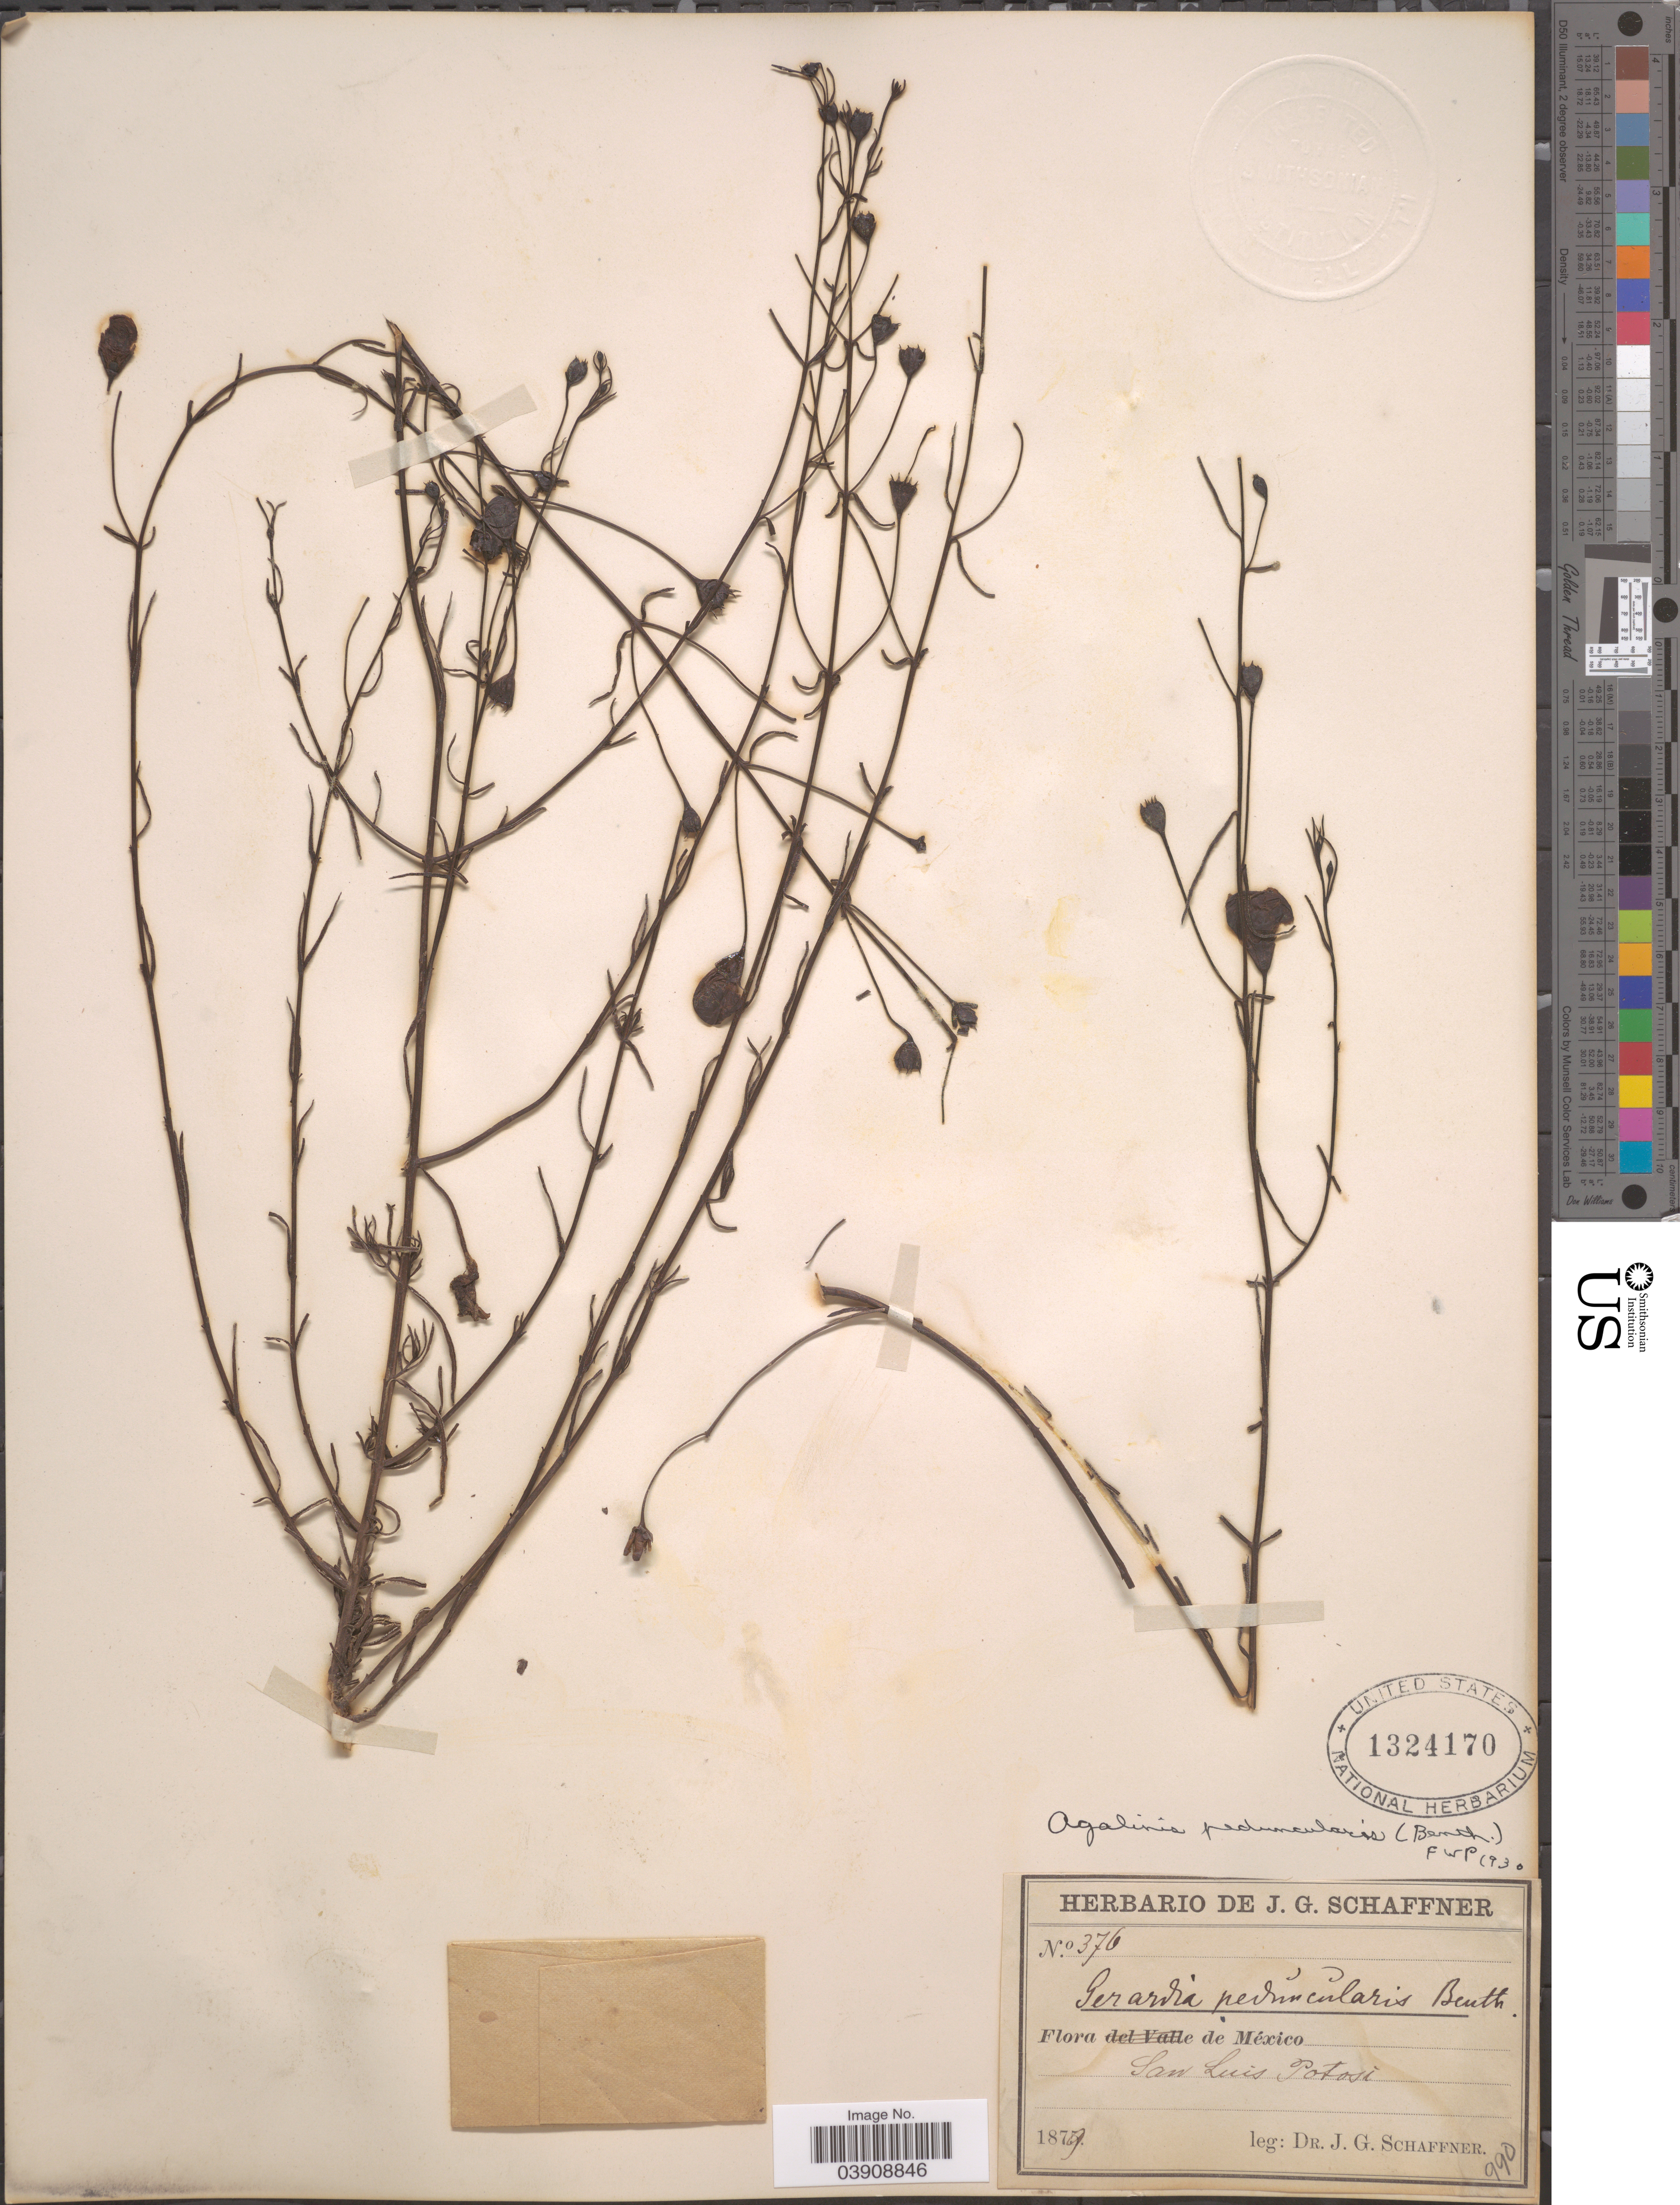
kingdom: Plantae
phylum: Tracheophyta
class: Magnoliopsida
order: Lamiales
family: Orobanchaceae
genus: Agalinis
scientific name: Agalinis peduncularis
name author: (Benth.) Pennell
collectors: J. G. Schaffner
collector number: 376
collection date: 1879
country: Mexico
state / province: San Luis Potosí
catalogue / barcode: US 1324170